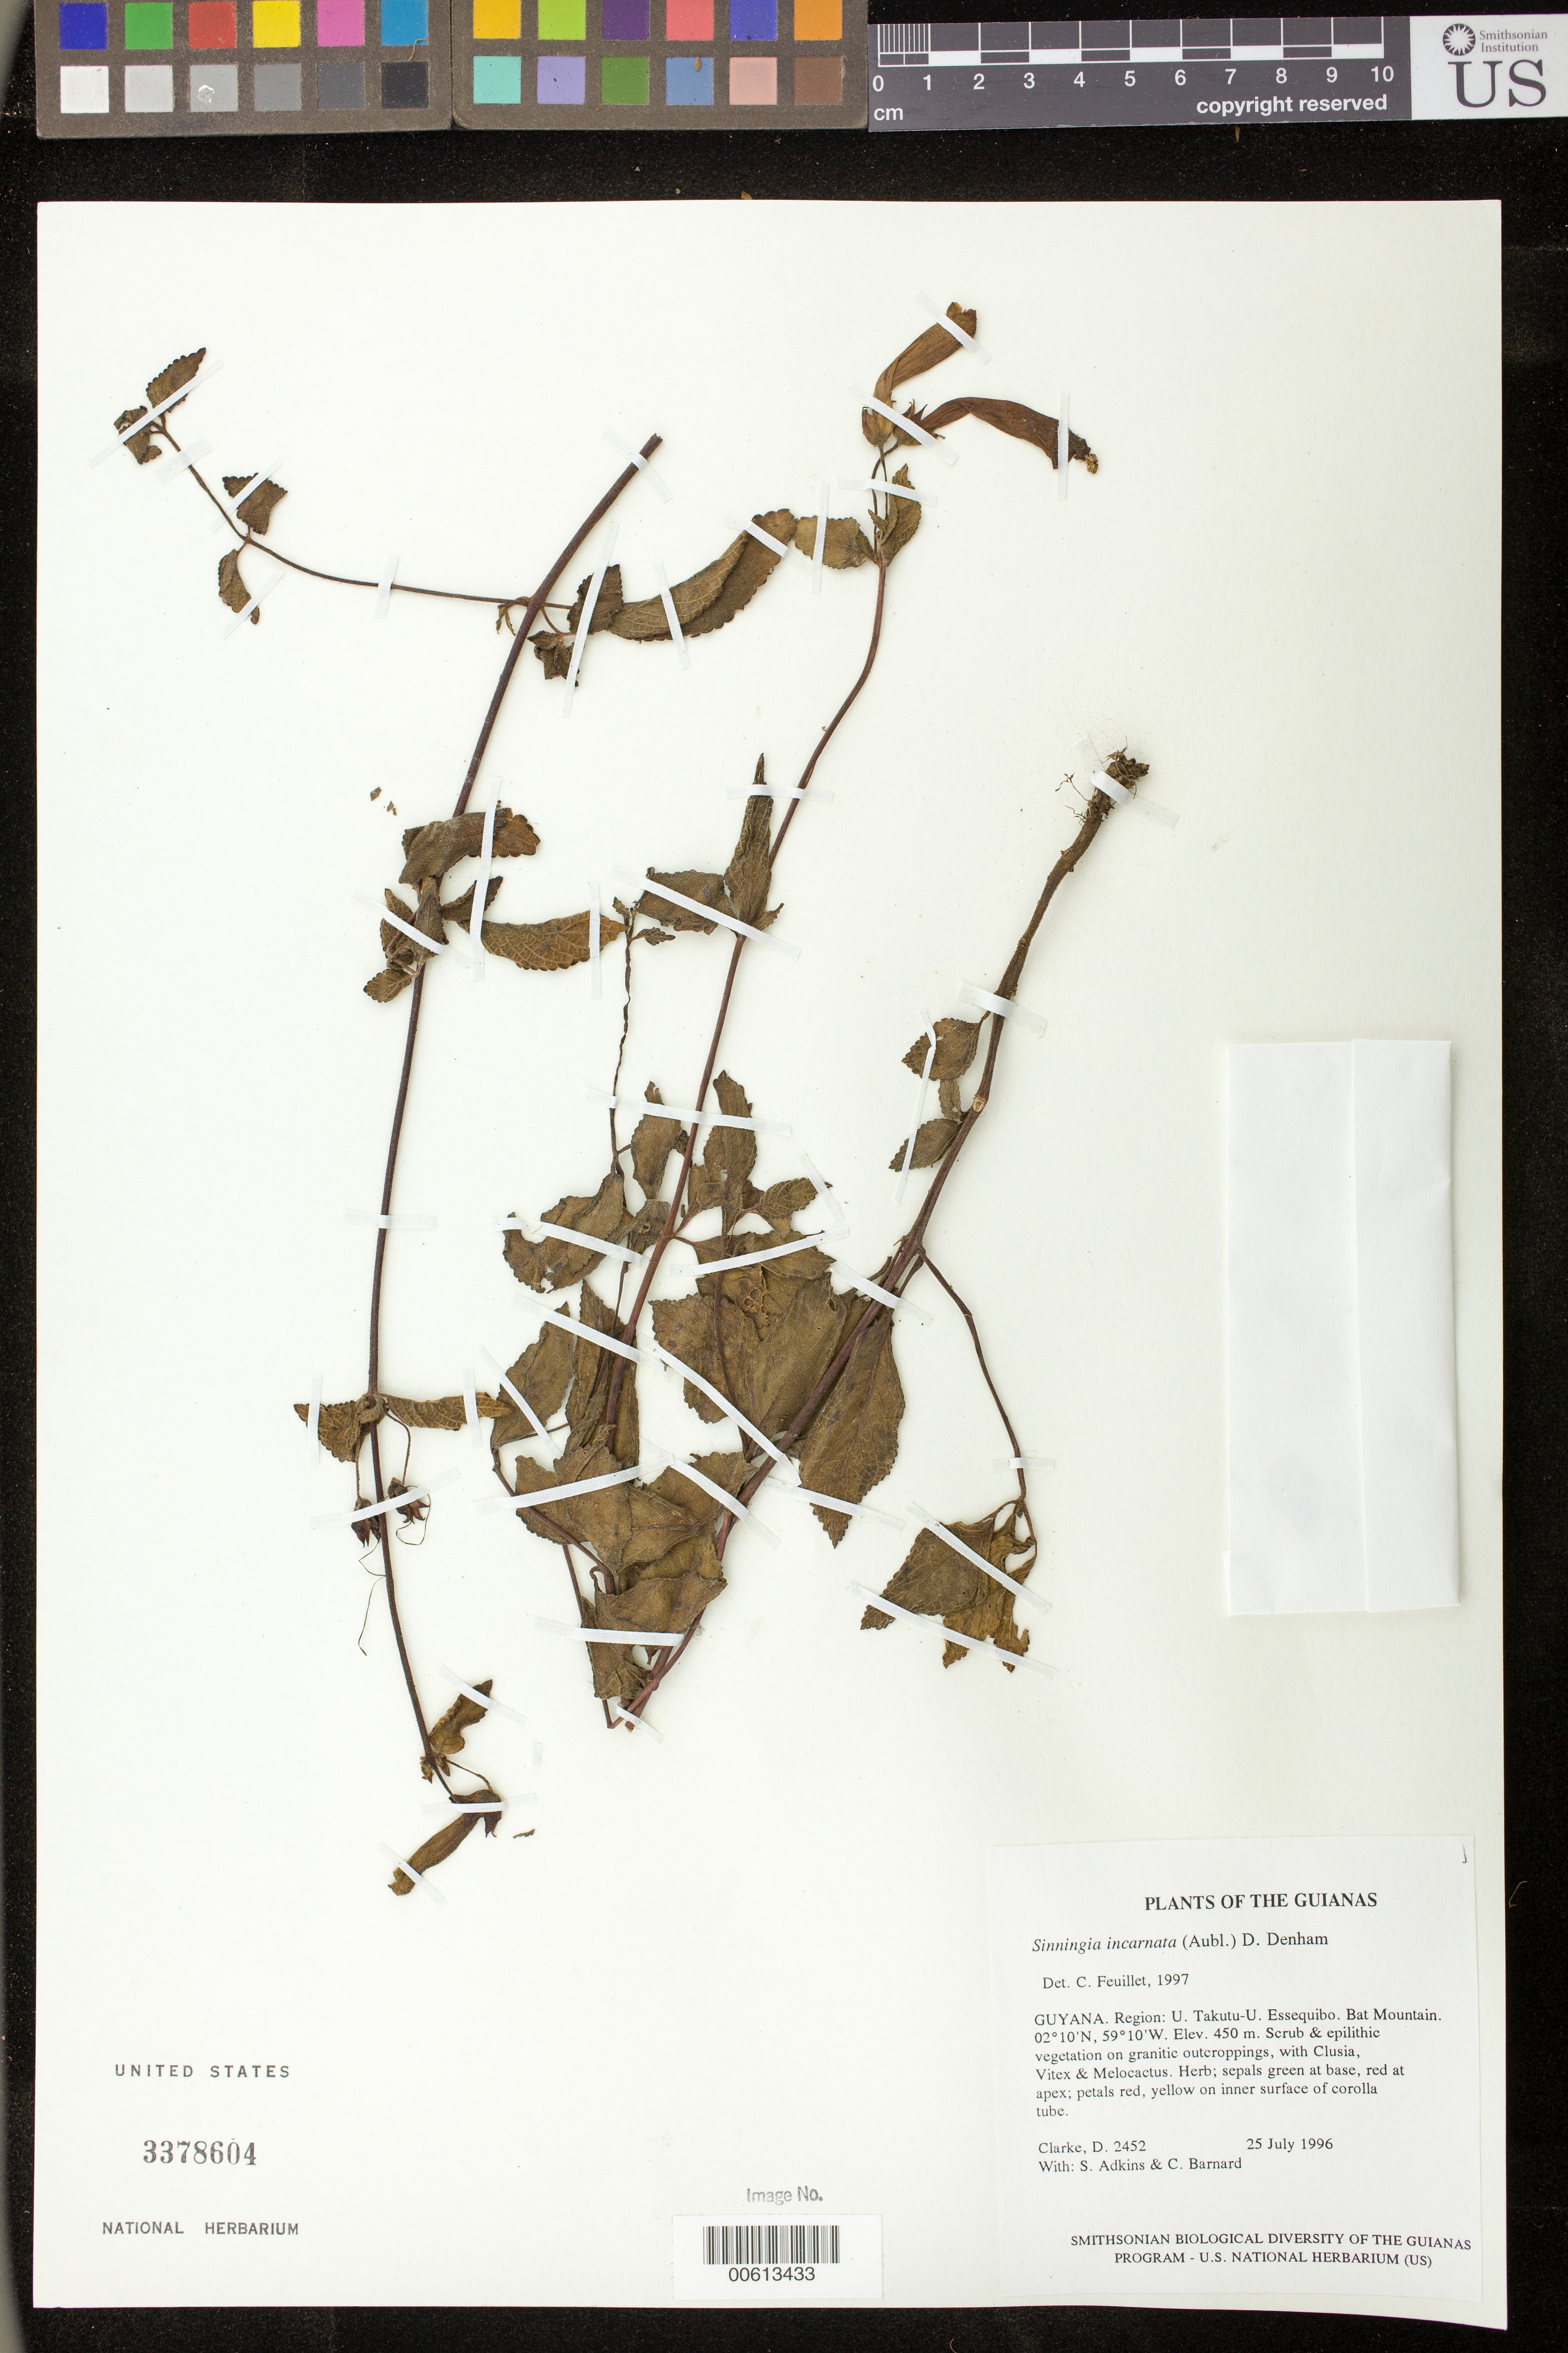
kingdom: Plantae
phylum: Tracheophyta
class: Magnoliopsida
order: Lamiales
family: Gesneriaceae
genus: Sinningia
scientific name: Sinningia incarnata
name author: (Aubl.) D.L. Denham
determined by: Feuillet, C.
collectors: H. D. Clarke, S. Adkins & C. Barnard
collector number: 2452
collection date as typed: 25 Jul 1996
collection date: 1996-07-25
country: Guyana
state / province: U. Takutu-U. Essequibo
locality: Bat Mountain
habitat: Scrub & epilithic vegetation on granitic outcroppings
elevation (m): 450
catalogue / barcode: US 3378604